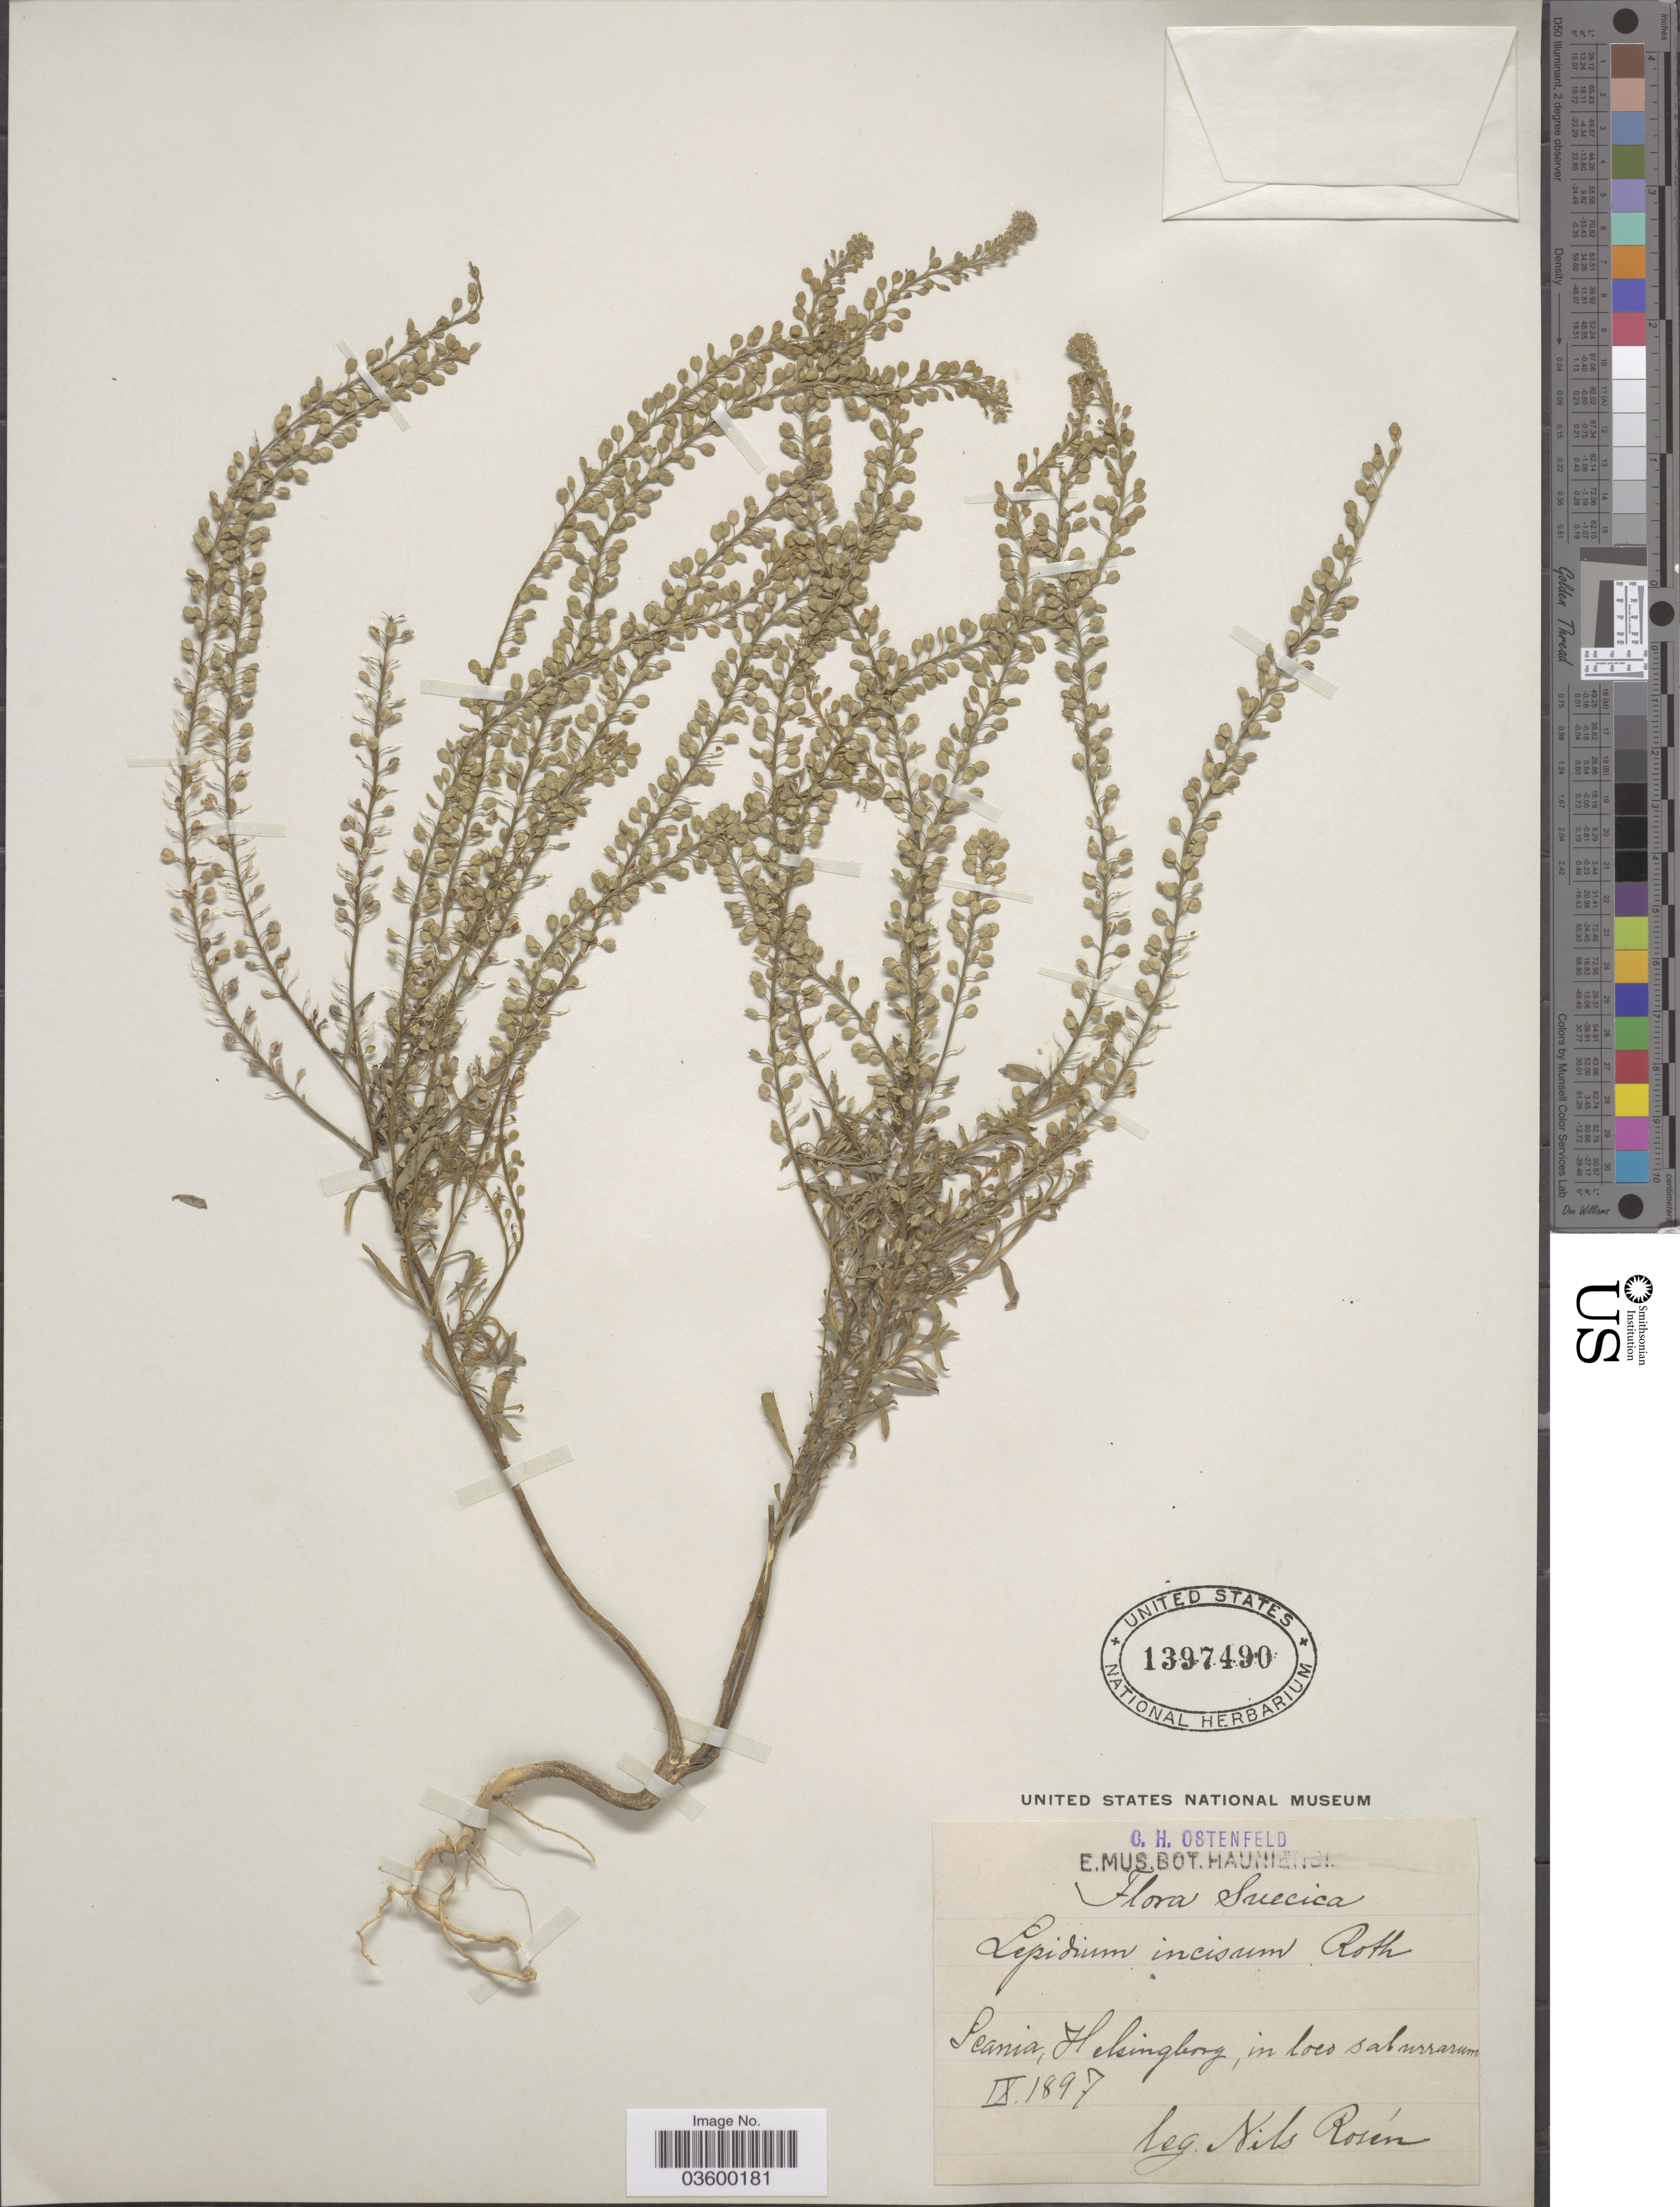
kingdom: Plantae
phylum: Tracheophyta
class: Magnoliopsida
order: Brassicales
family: Brassicaceae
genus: Lepidium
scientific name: Lepidium incisum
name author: Roth ex M. Bieb.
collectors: N. Rosén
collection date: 1897-09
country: Sweden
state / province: Skåne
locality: Suecica. Scania, Helsingborg.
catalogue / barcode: US 1397490